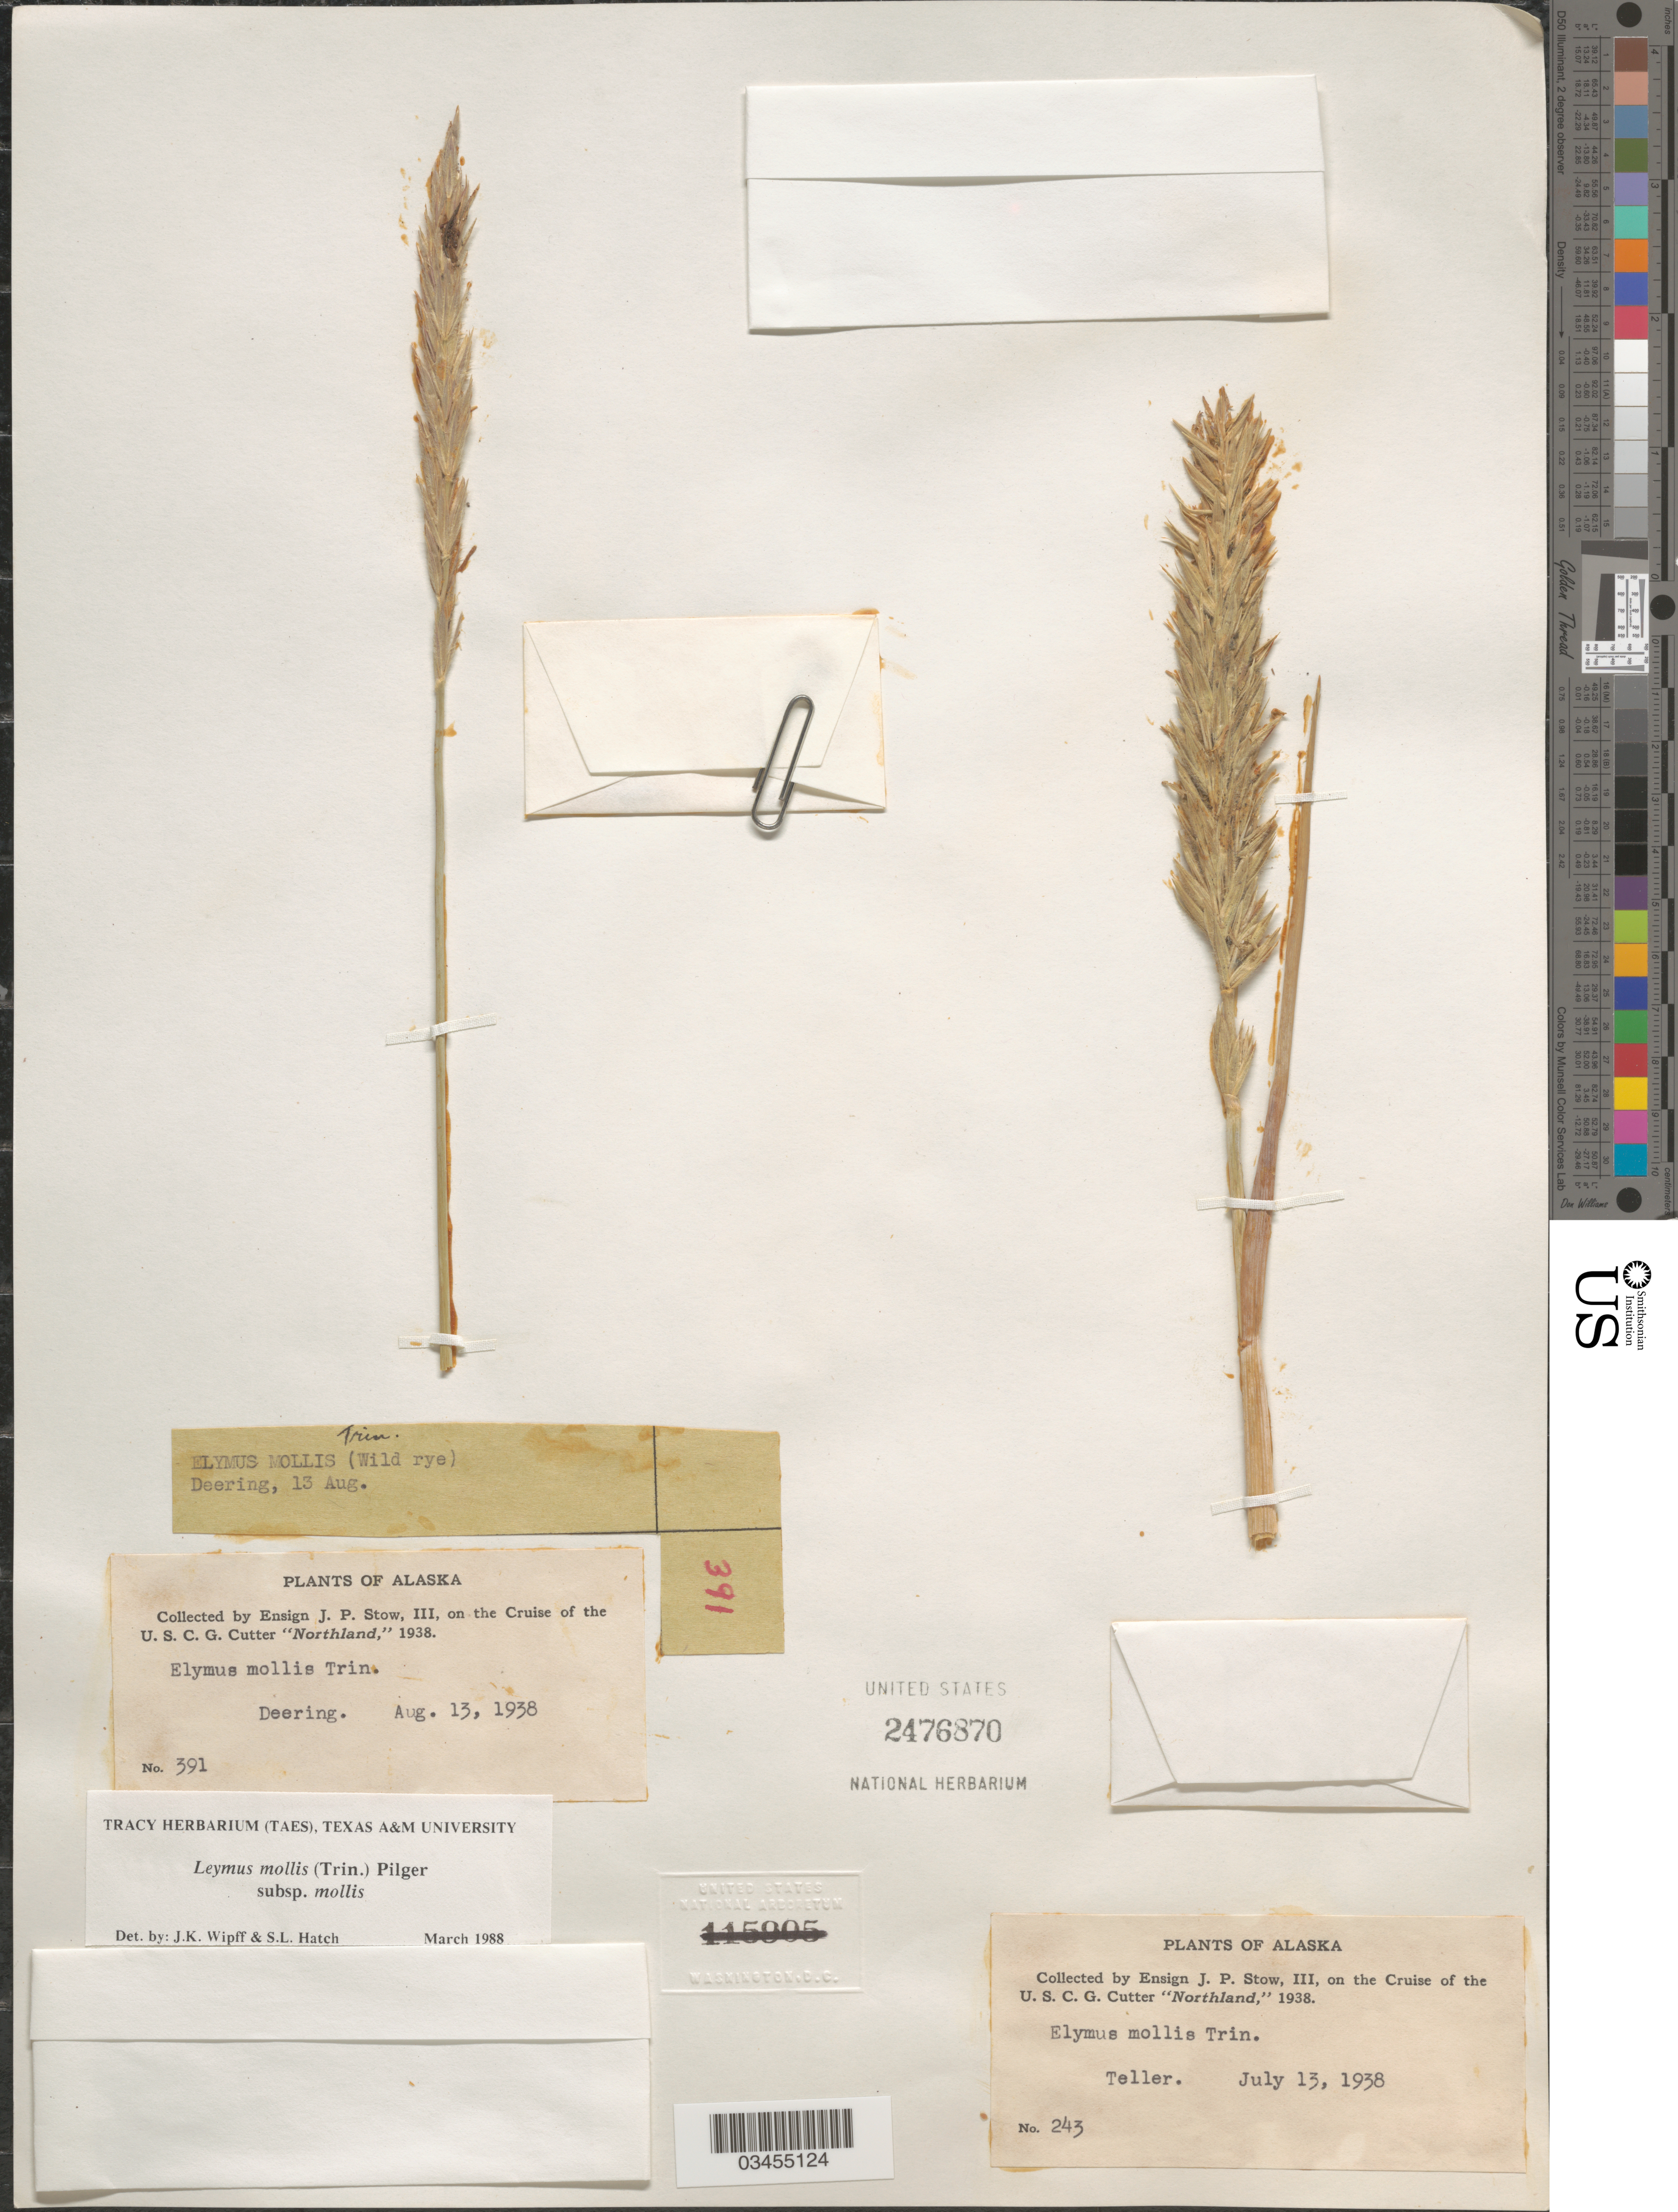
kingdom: Plantae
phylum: Tracheophyta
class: Liliopsida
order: Poales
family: Poaceae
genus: Leymus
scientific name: Leymus mollis subsp. mollis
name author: (Trin.) Pilg.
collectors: J. Stow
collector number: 243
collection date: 1938-07-13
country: United States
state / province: Alaska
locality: On the Cruise of the U.S.C.G. Cutter "Northland," 1938. Teller.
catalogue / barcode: US 2476870-2